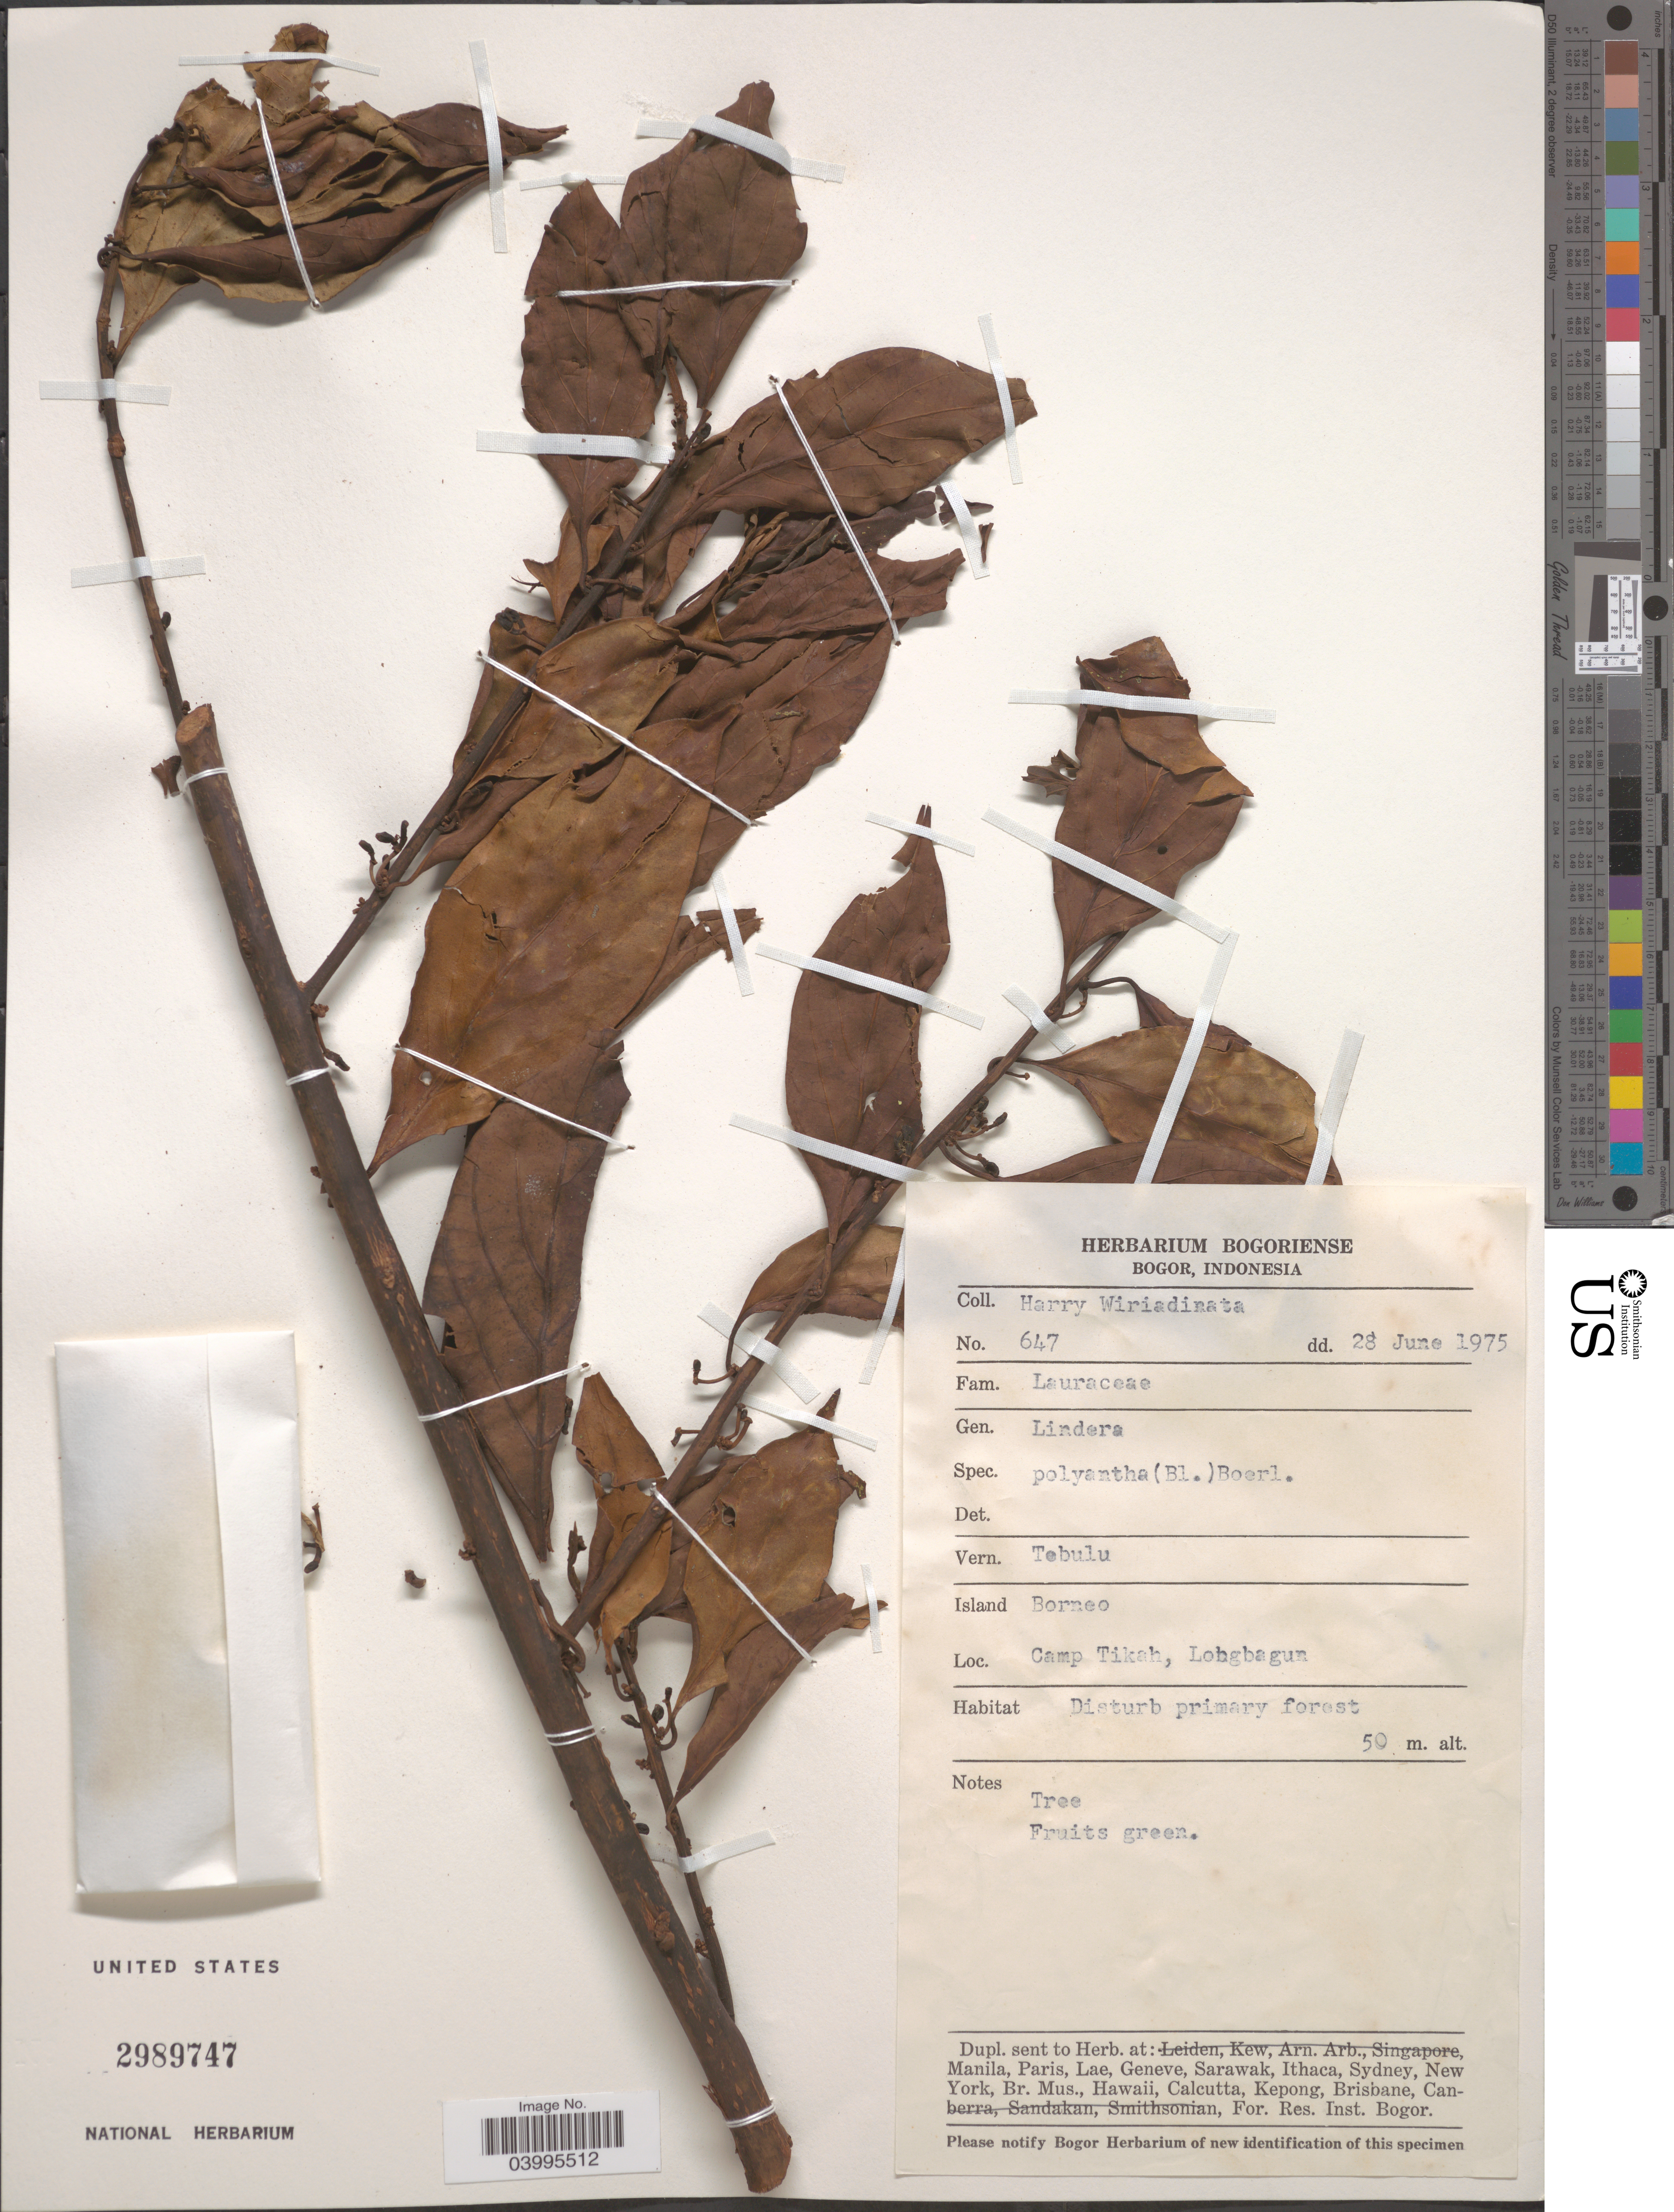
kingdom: Plantae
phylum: Tracheophyta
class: Magnoliopsida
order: Laurales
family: Lauraceae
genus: Lindera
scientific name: Lindera polyantha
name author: Boerl.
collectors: H. Wiriadinata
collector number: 647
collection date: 1975-06-28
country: Indonesia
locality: Island Borneo. Camp Tikah, Longbagun.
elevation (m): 50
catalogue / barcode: US 2989747